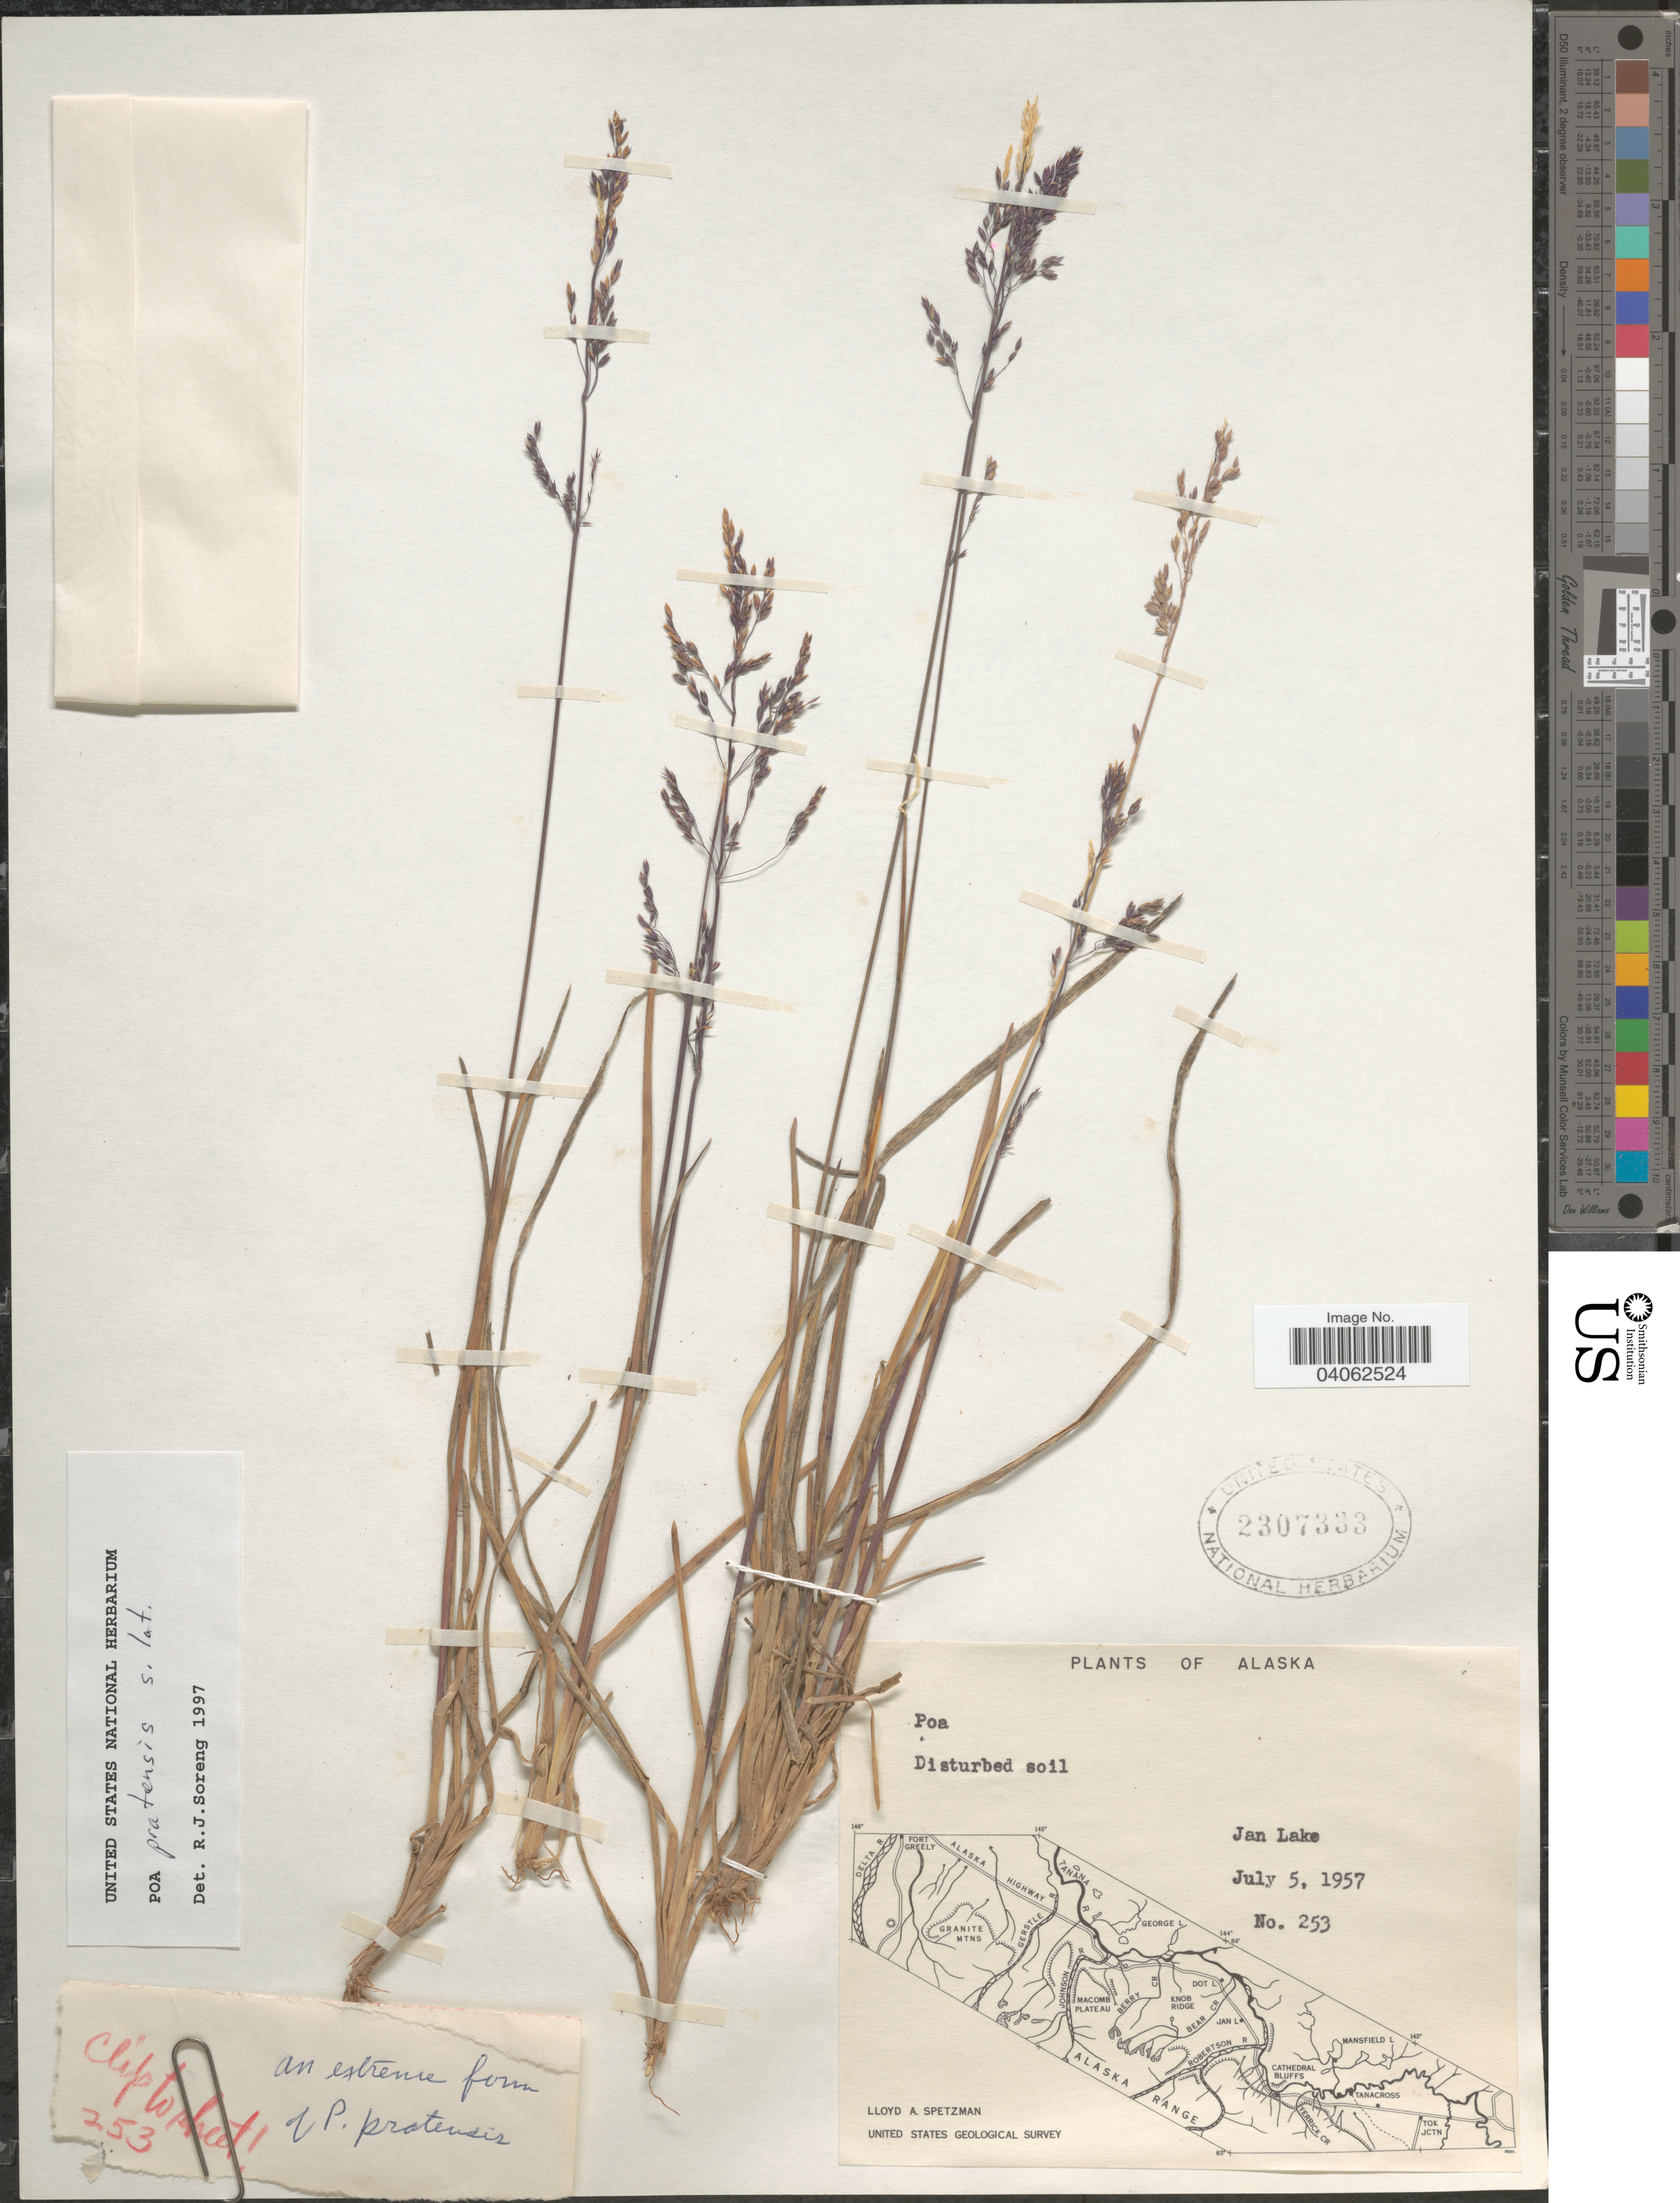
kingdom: Plantae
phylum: Tracheophyta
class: Liliopsida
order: Poales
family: Poaceae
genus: Poa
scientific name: Poa pratensis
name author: L.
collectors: L. Spetzman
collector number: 253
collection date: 1957-07-05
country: United States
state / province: Alaska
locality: Jan Lake.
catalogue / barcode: US 2307333